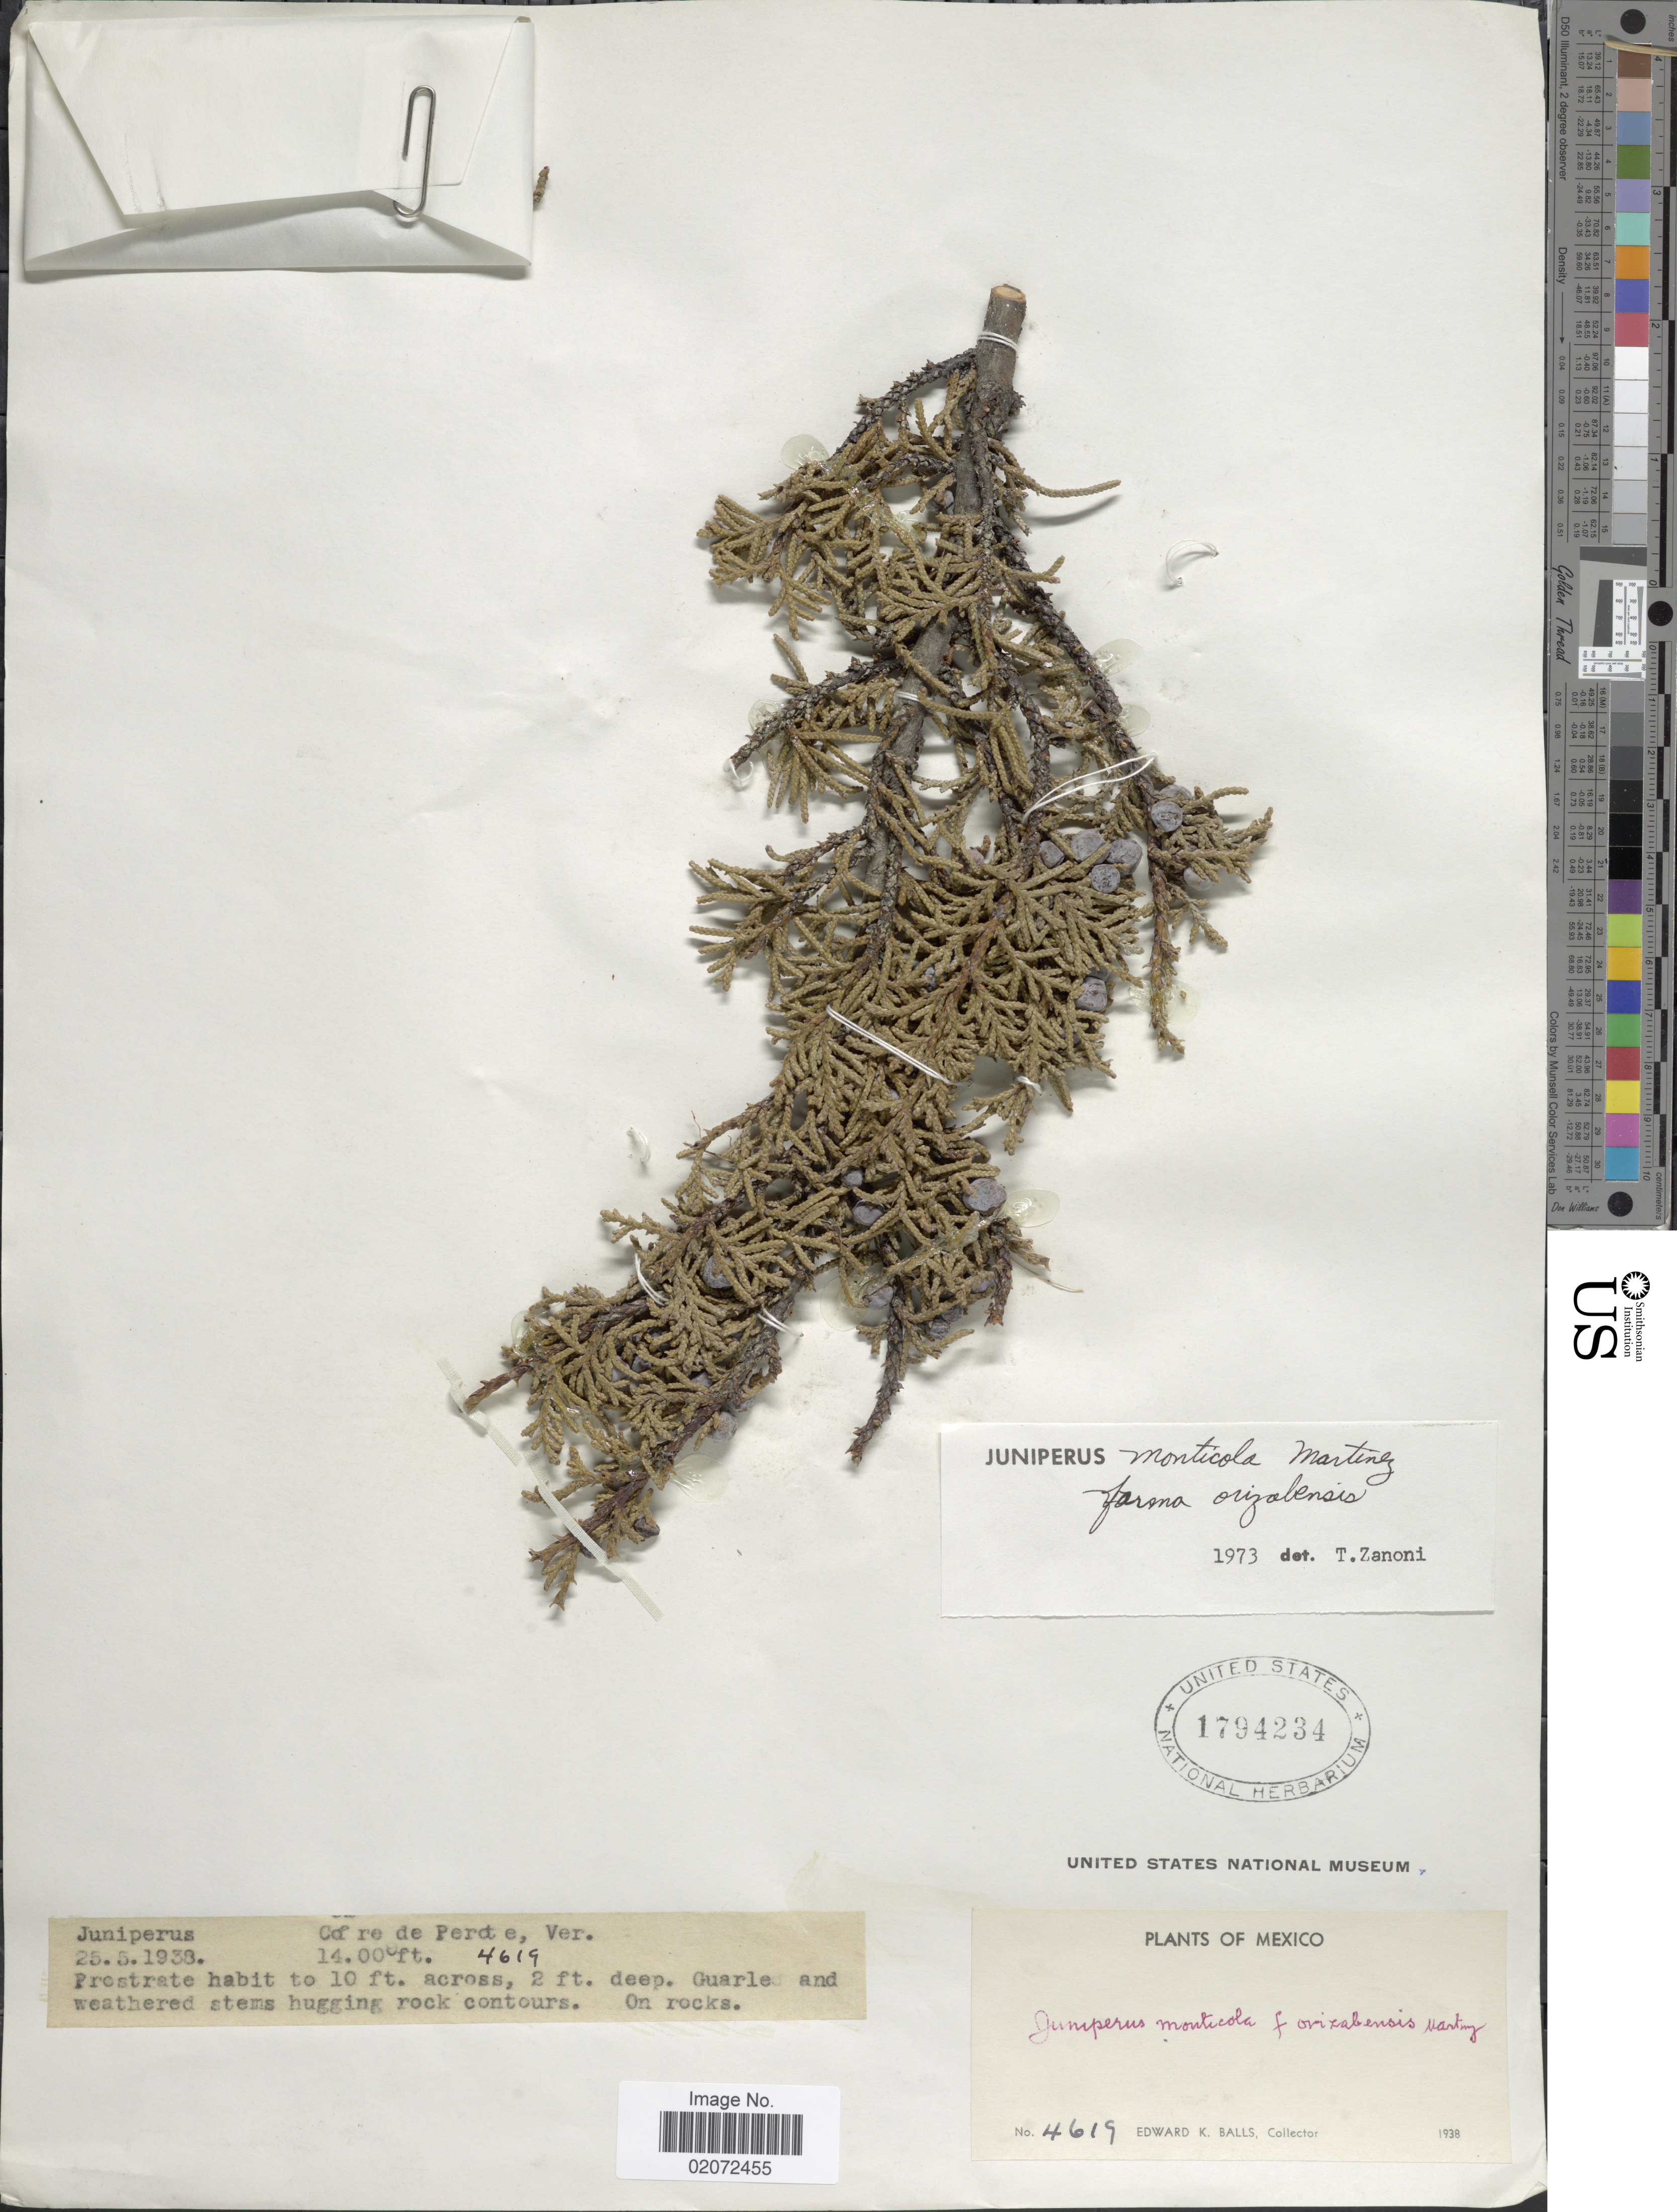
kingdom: Plantae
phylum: Tracheophyta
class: Pinopsida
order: Pinales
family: Cupressaceae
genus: Juniperus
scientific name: Juniperus monticola f. orizabensis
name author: Martínez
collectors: E. K. Balls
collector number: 4619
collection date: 1938-05-25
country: Mexico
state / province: Veracruz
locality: Cofre de Perote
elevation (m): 4267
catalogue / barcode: US 1794234